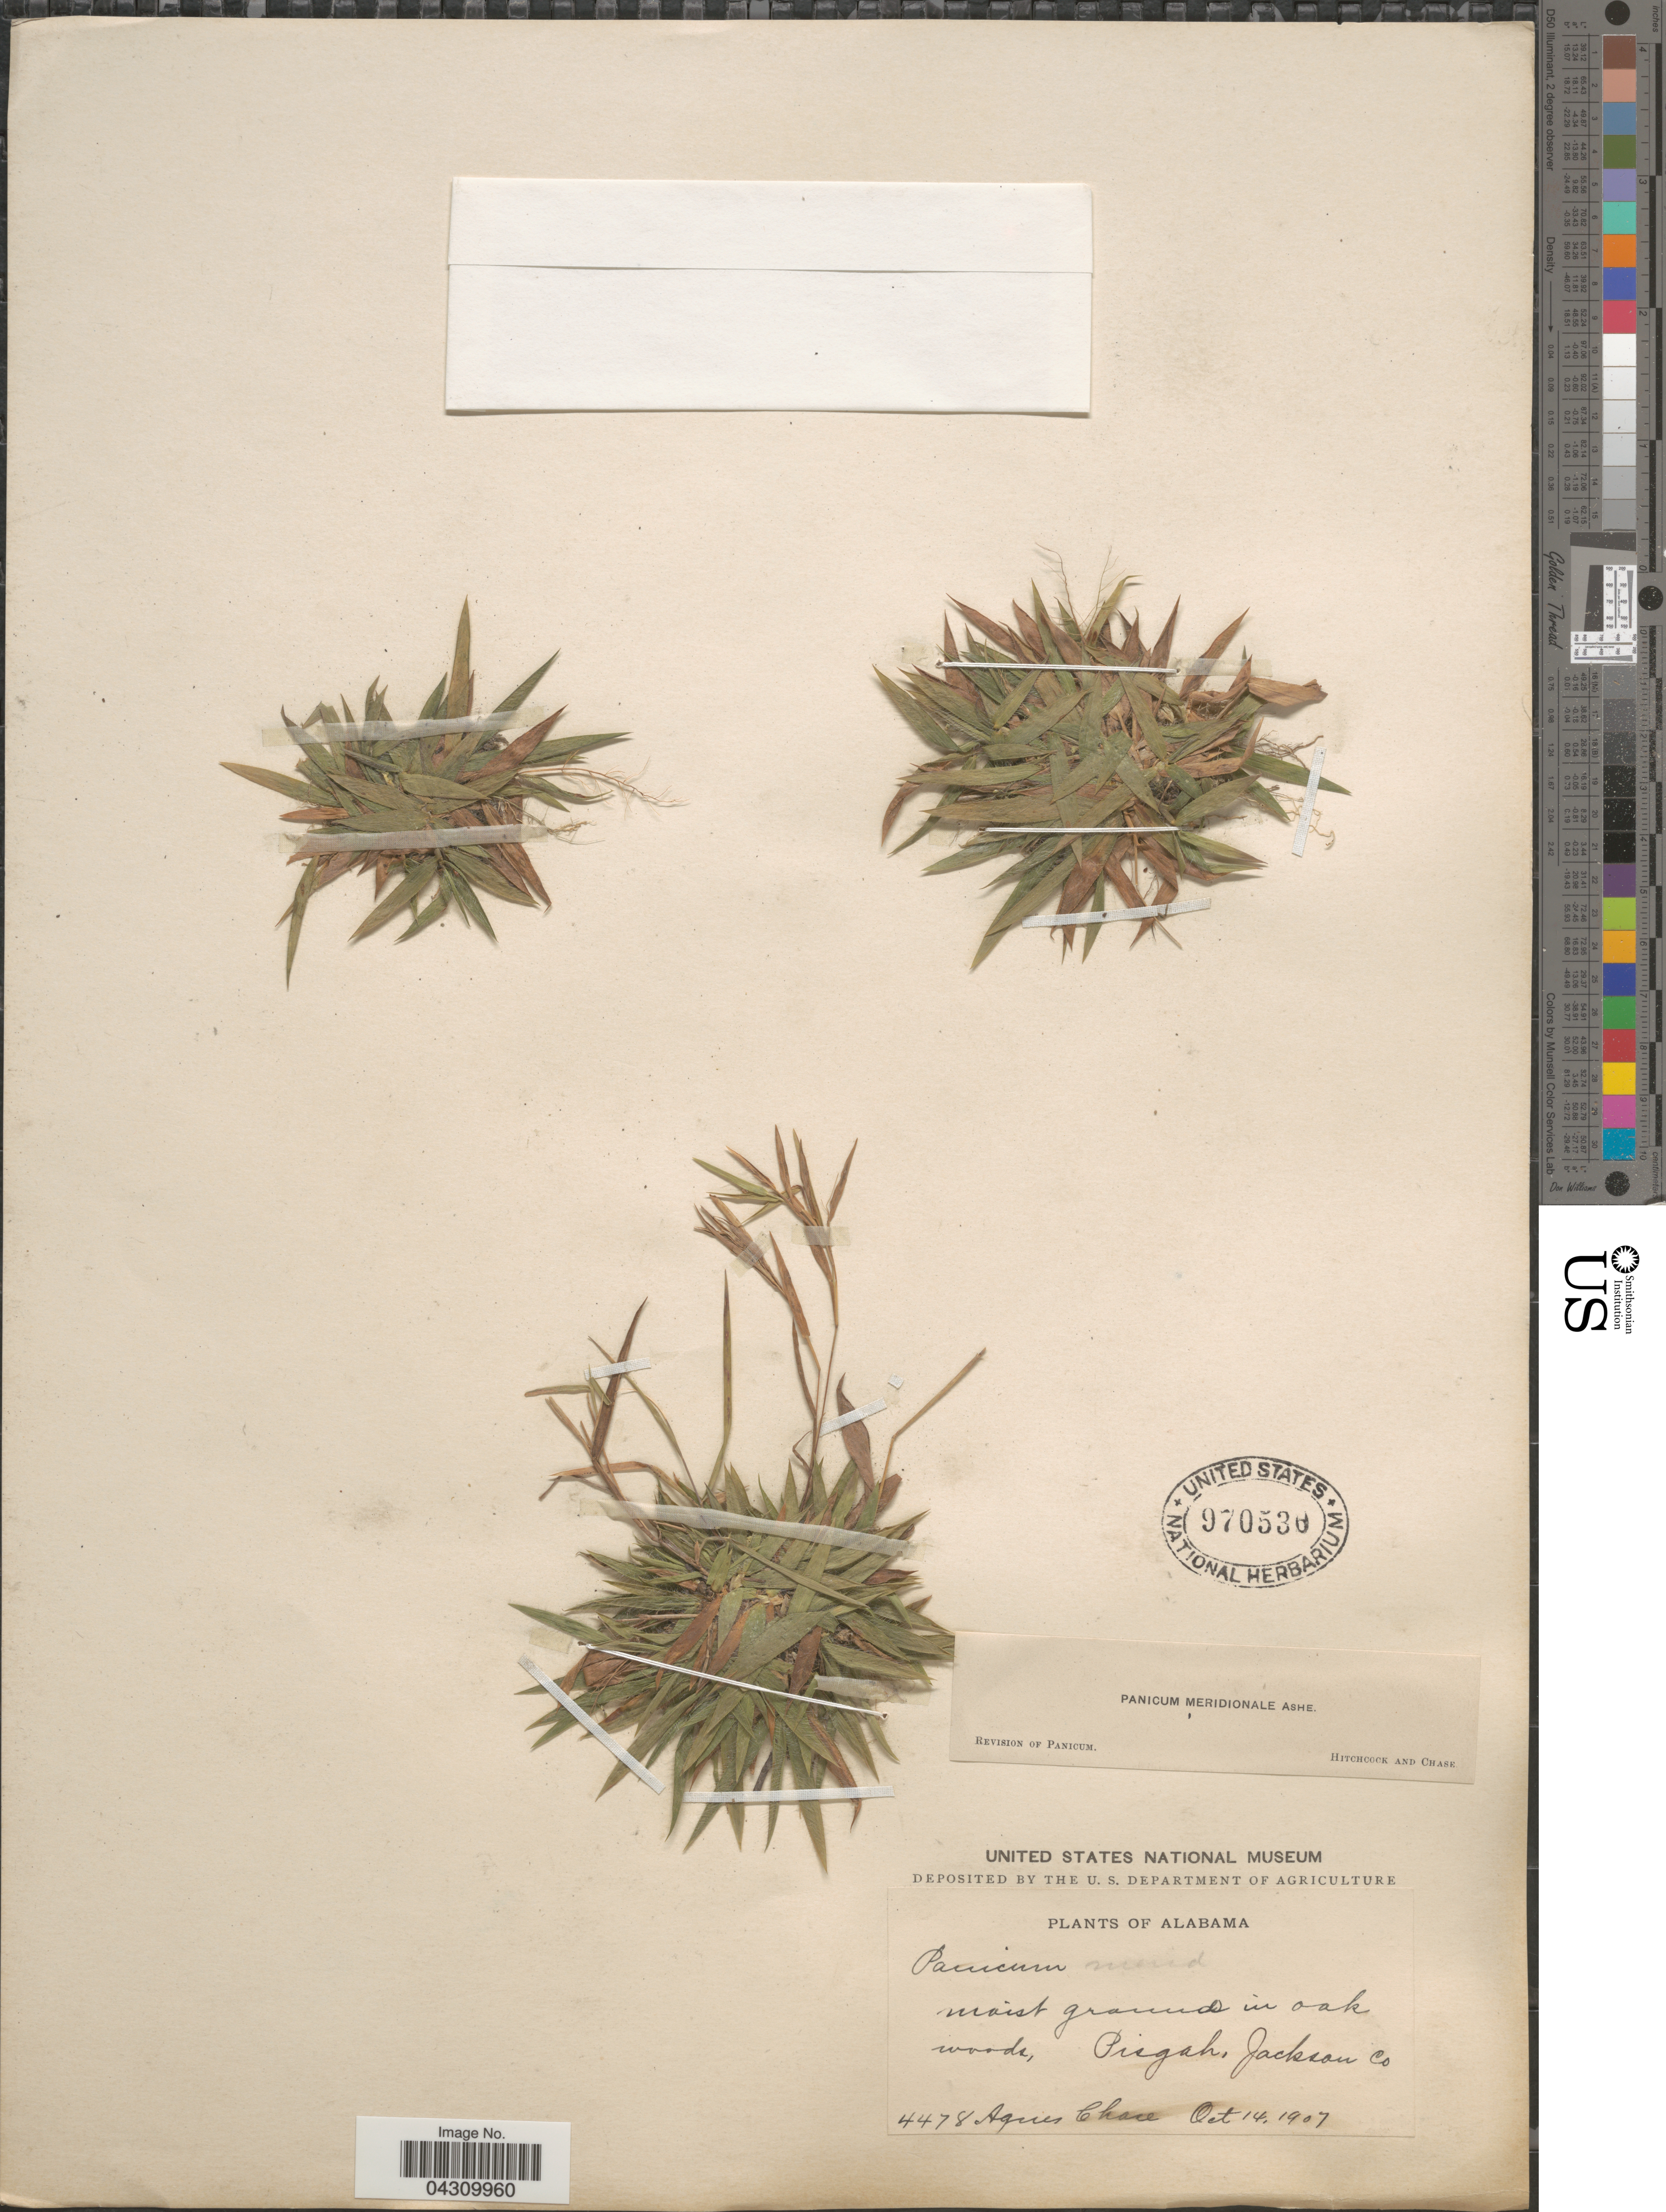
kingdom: Plantae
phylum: Tracheophyta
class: Liliopsida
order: Poales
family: Poaceae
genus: Dichanthelium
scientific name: Dichanthelium acuminatum var. acuminatum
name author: (Sw.) Gould & C.A. Clark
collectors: A. Chase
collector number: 4478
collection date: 1907-10-14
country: United States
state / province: Alabama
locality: Pisgah, Jackson Co.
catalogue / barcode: US 970530